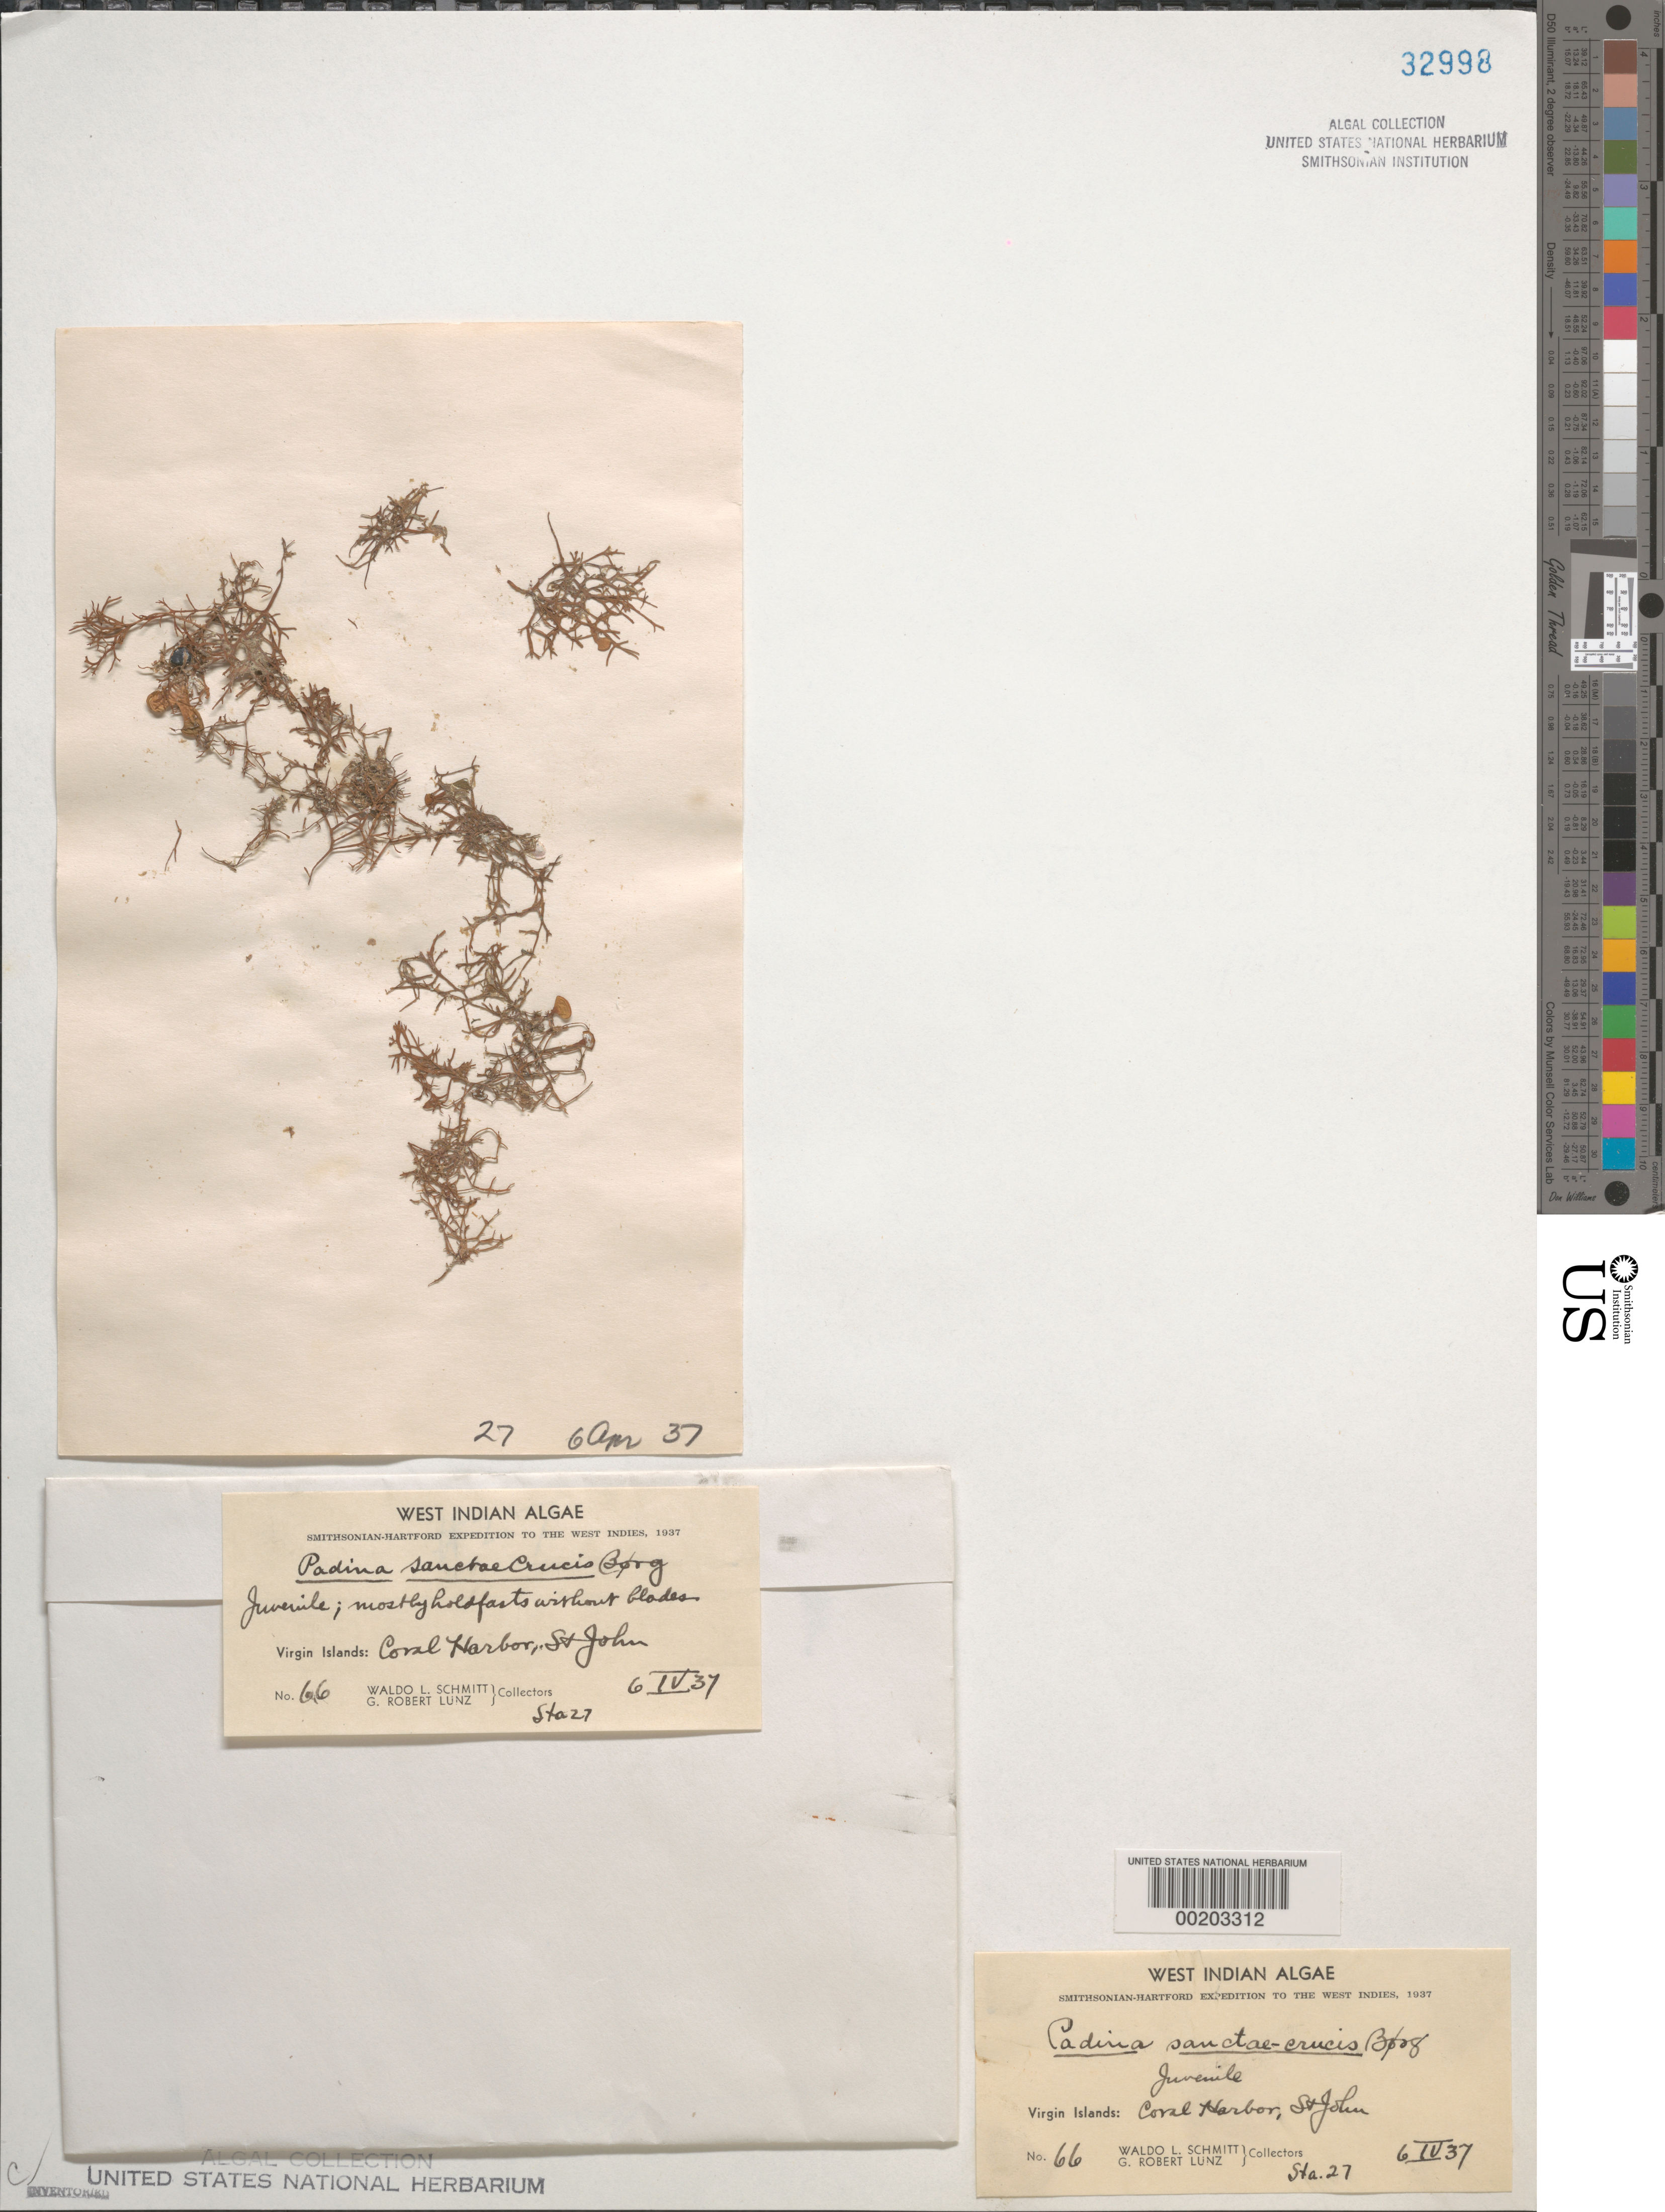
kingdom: Chromista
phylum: Ochrophyta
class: Phaeophyceae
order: Dictyotales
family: Dictyotaceae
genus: Padina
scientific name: Padina sanctae-crucis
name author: Børgesen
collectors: W. L. Schmitt & G. Lunz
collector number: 66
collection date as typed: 06 Apr 1937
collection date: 1937-04-06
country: U.S. Virgin Islands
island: St. John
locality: Coral Harbor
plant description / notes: Smithsonian-Hartford Expedition to the West Indies, 1937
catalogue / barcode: US 32998